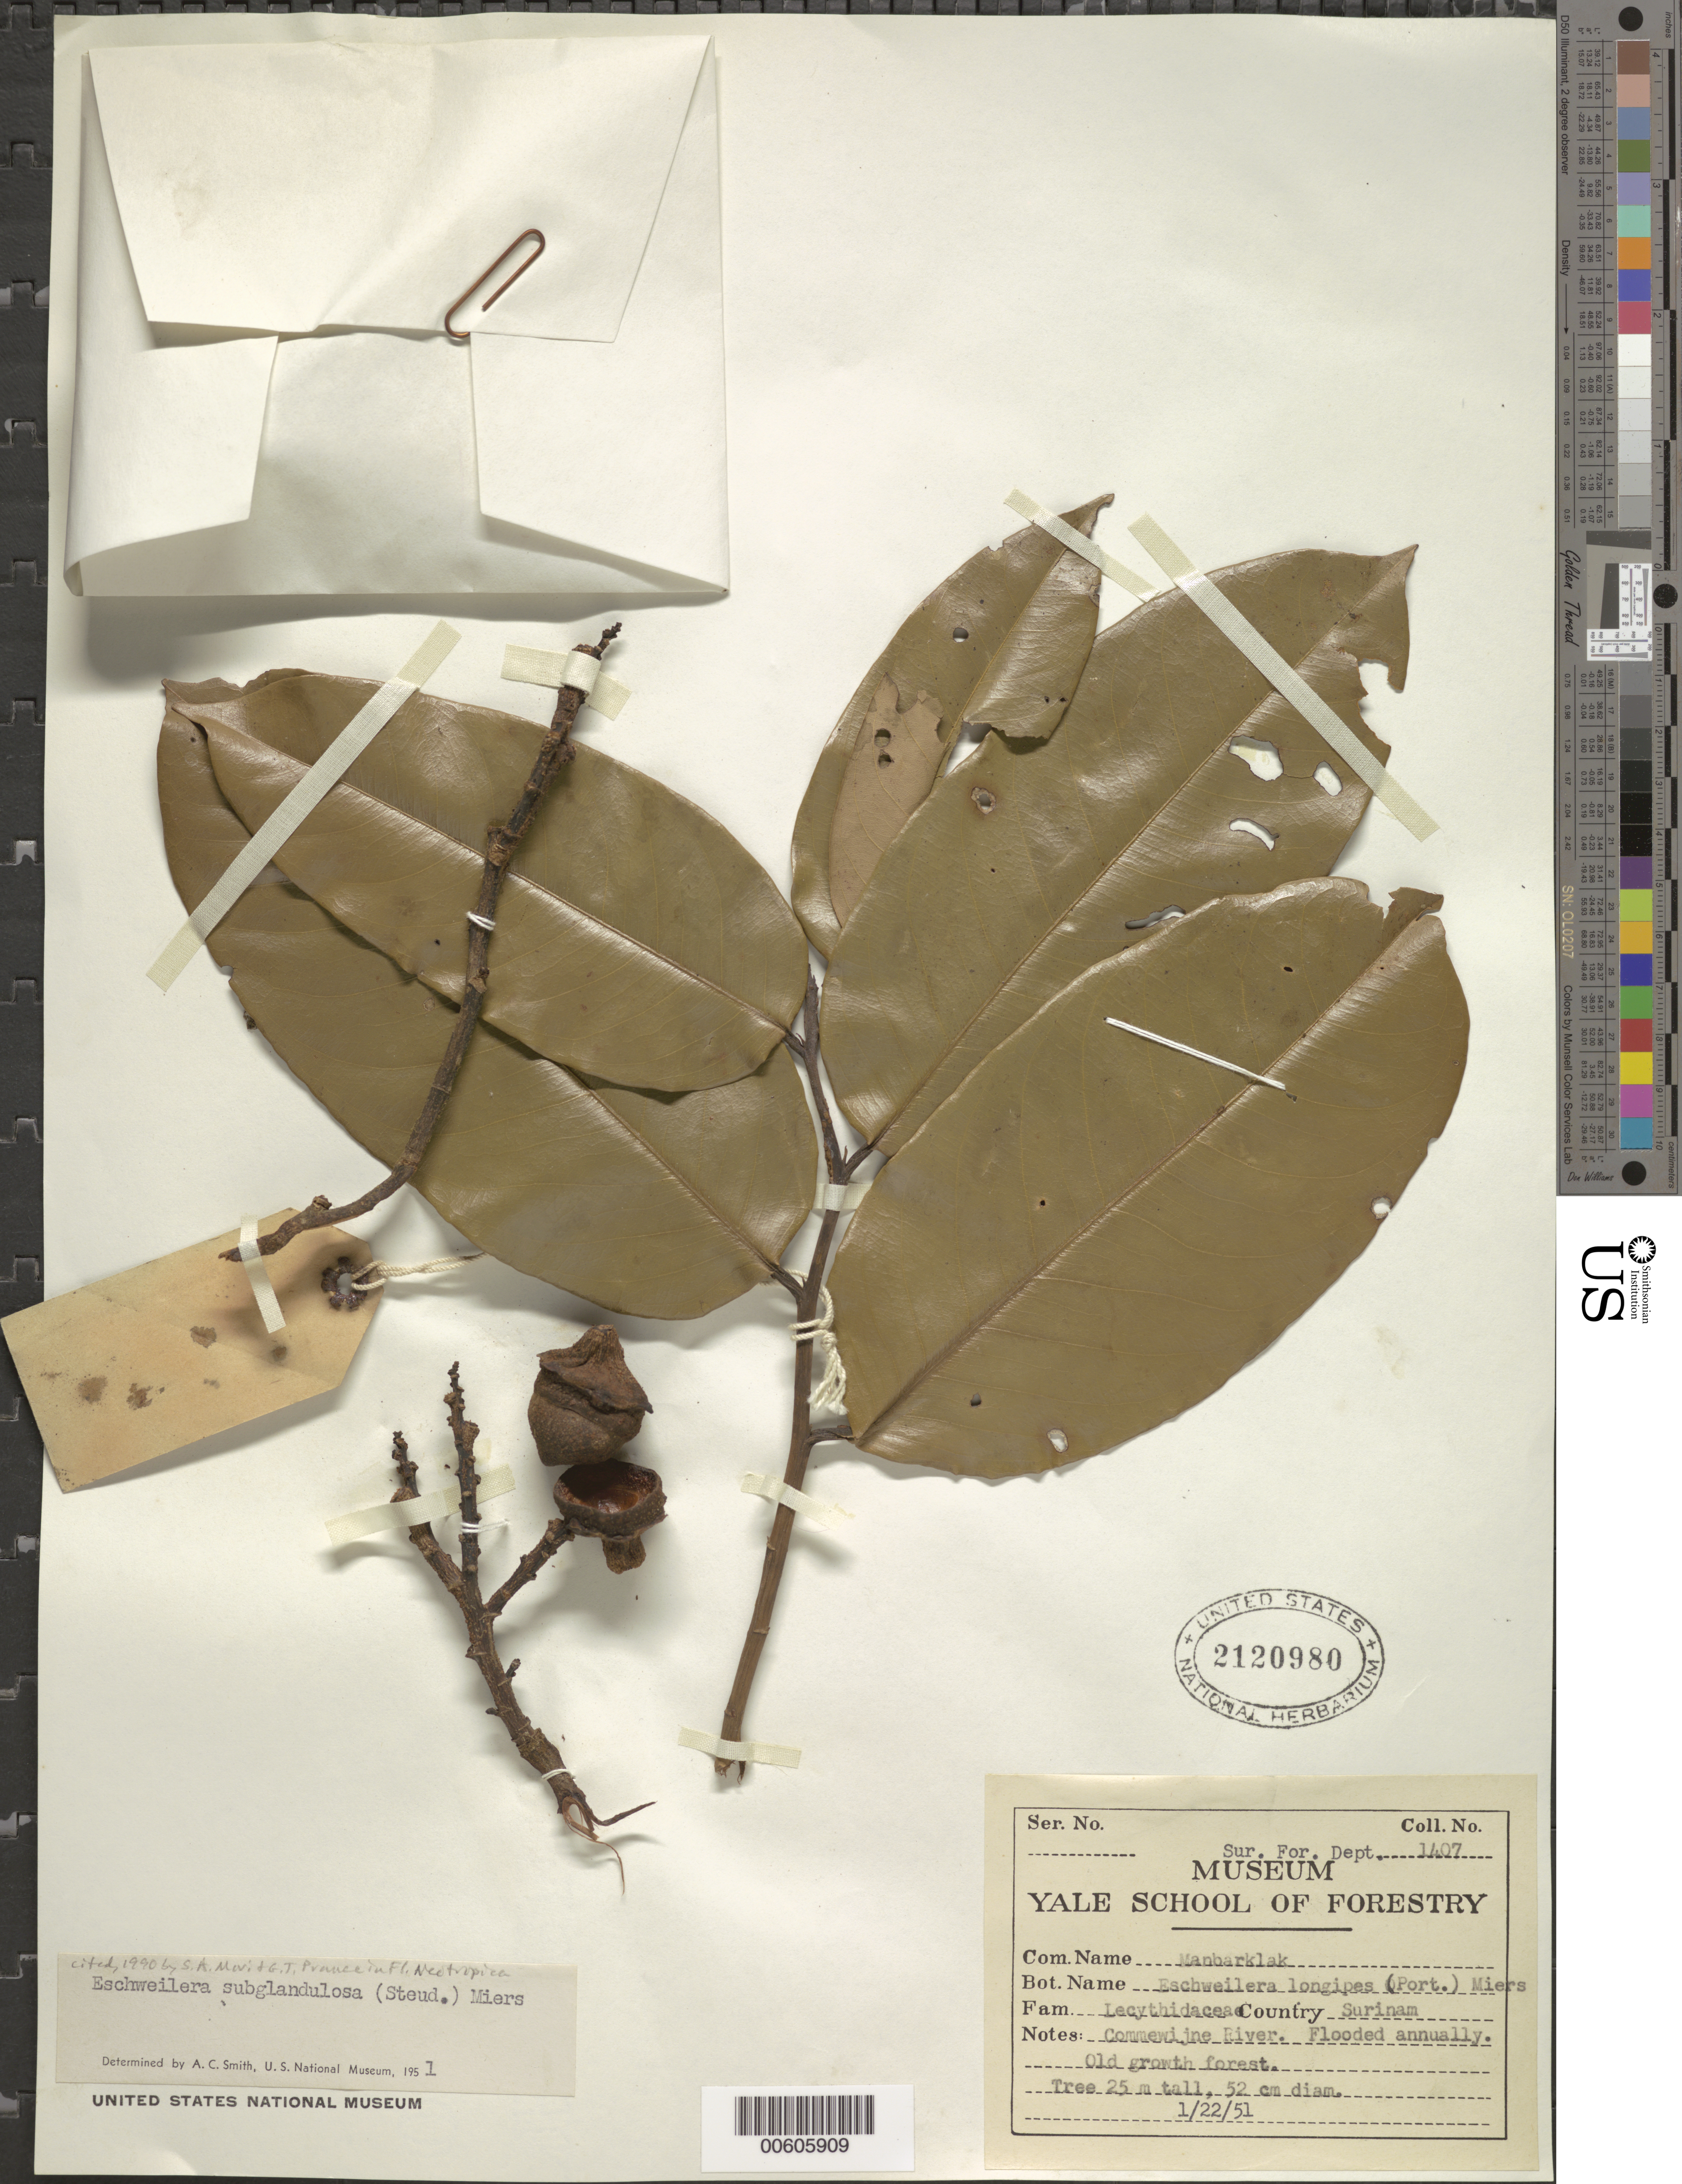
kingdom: Plantae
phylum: Tracheophyta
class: Magnoliopsida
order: Ericales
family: Lecythidaceae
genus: Eschweilera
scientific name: Eschweilera subglandulosa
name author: (Steud. ex Berg) Miers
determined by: Mori, Scott A.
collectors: Forestry Bureau-Surinam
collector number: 1407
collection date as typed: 22-Jan-51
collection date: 1951-01-22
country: Suriname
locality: Commewijne R.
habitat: Old growth forest, flooded annually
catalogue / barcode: US 2120980